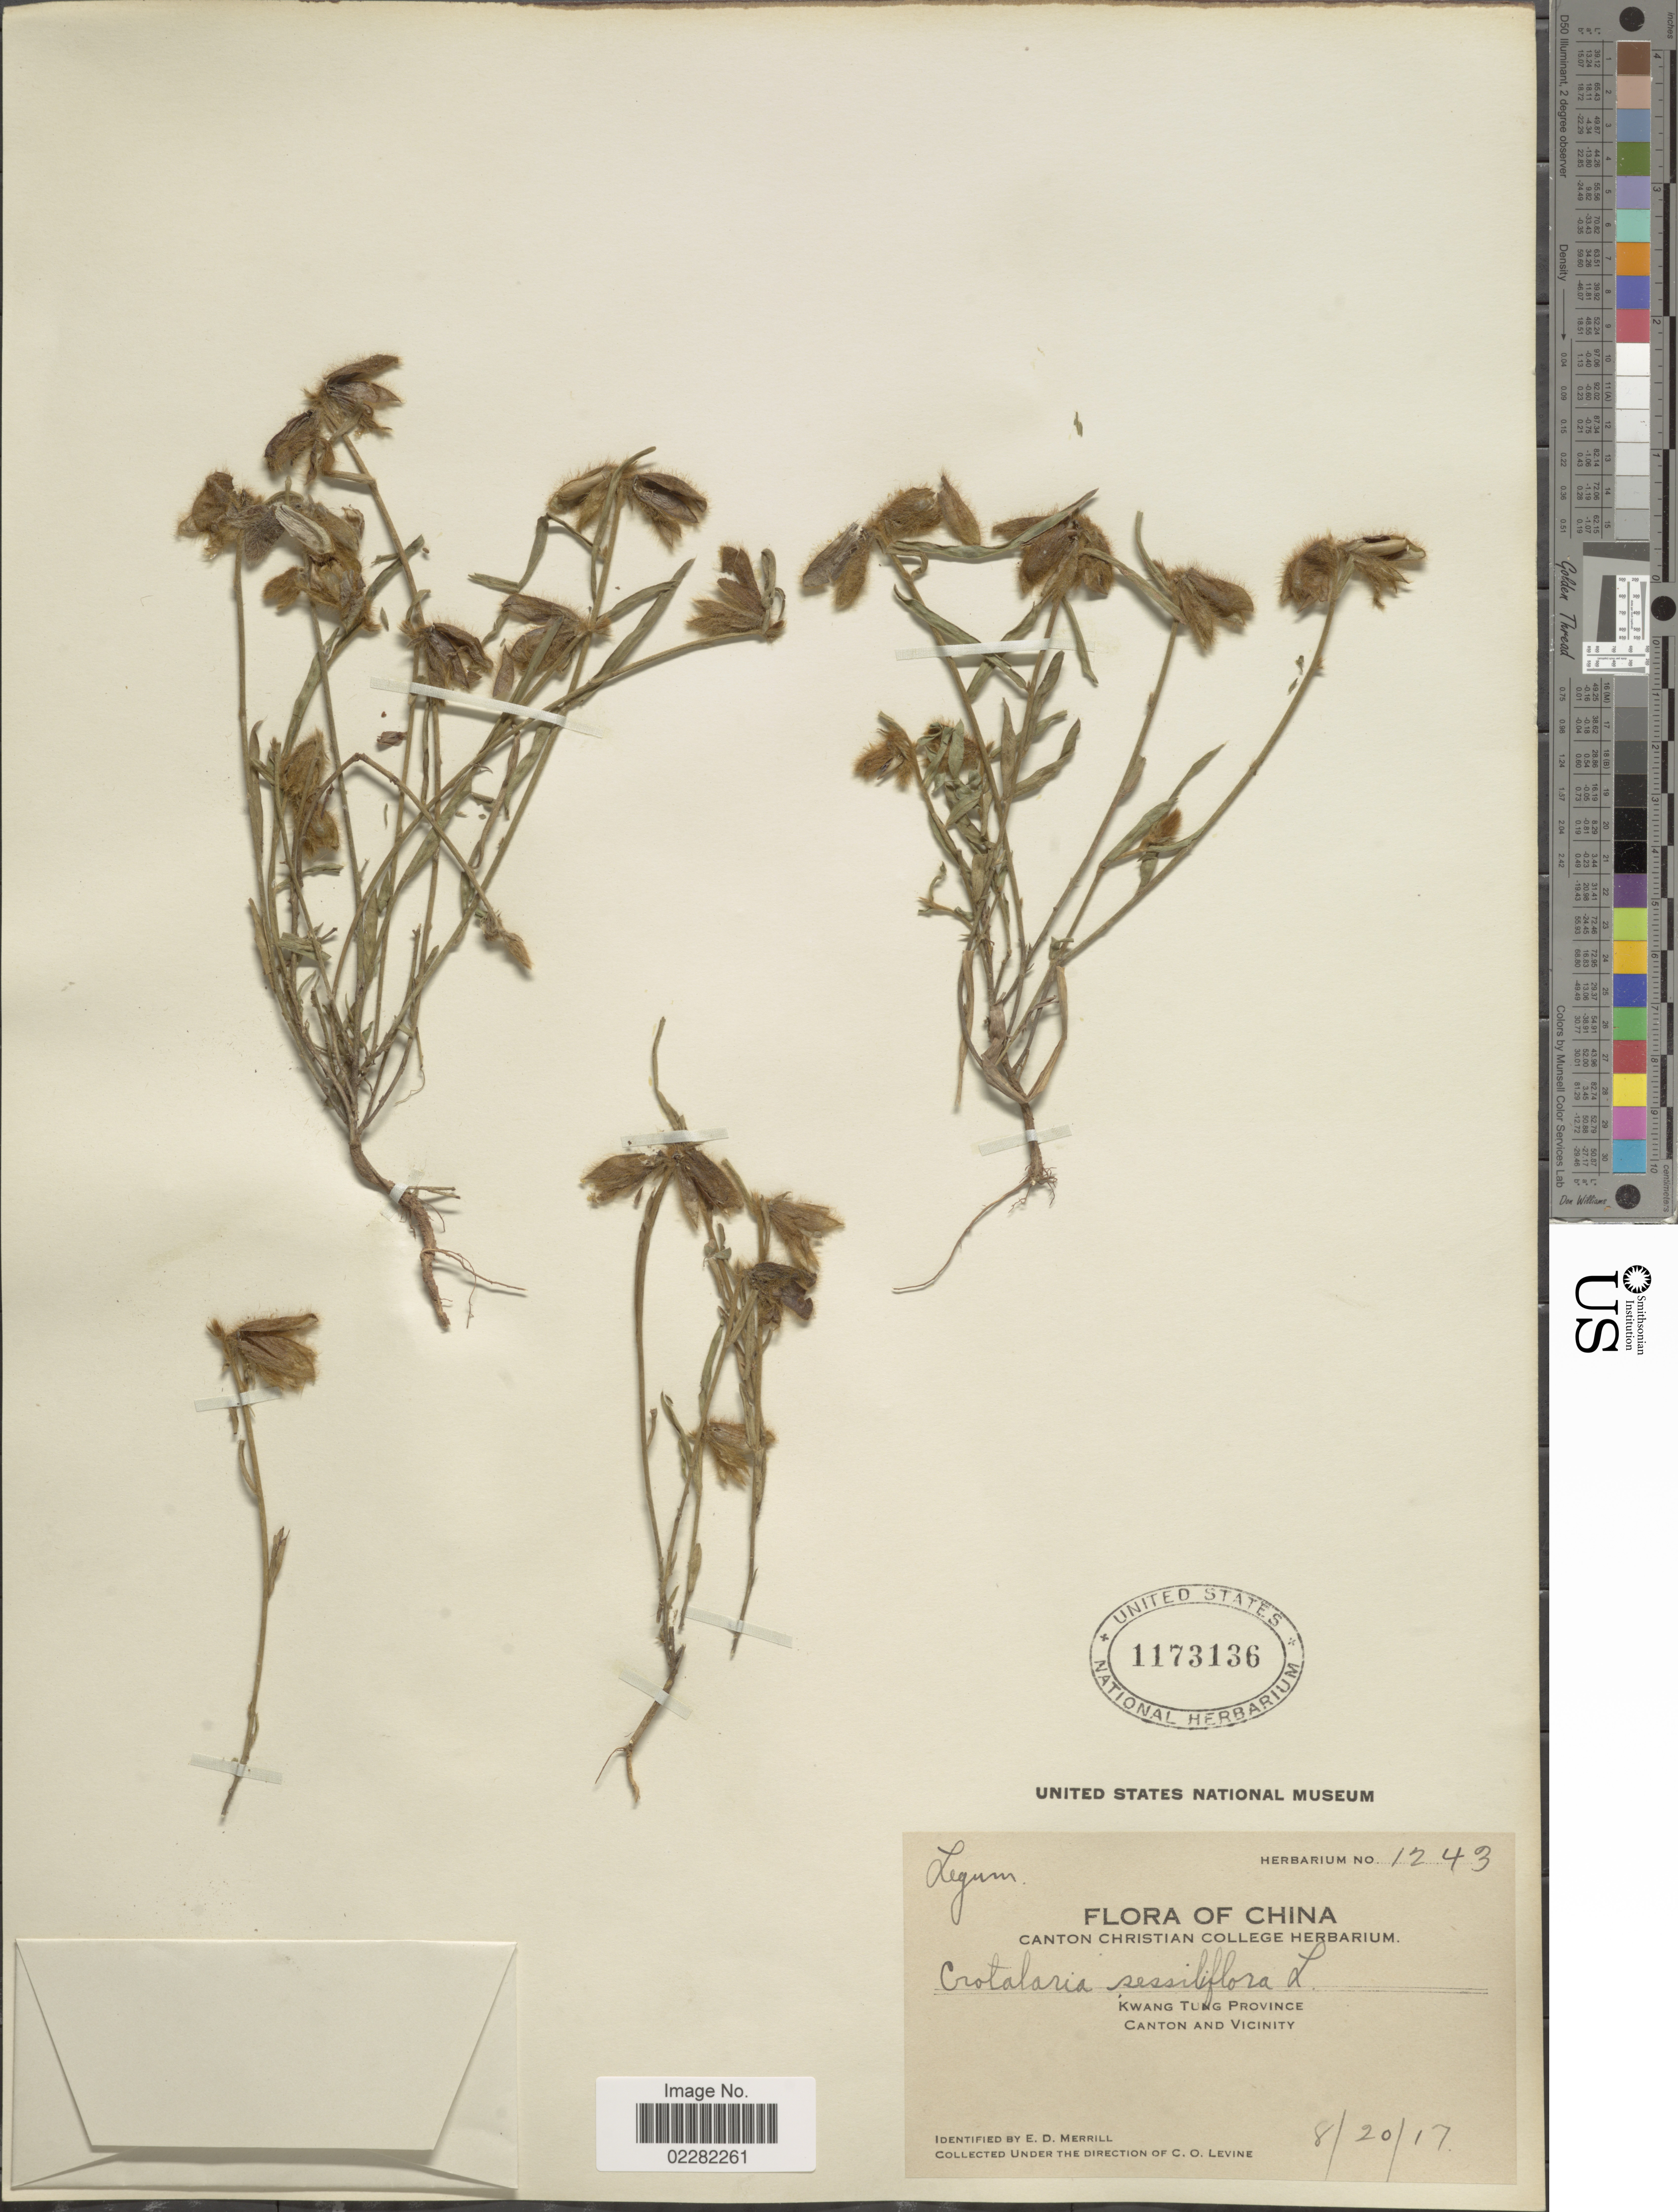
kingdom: Plantae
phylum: Tracheophyta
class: Magnoliopsida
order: Fabales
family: Fabaceae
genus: Crotalaria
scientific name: Crotalaria sessilifolia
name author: L.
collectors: C. O. Levine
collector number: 1243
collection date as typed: Transcribed d/m/y: 20/8/17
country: China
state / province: Guangdong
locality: Kwangtung Province Canton and vicinity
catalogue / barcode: US 1173136